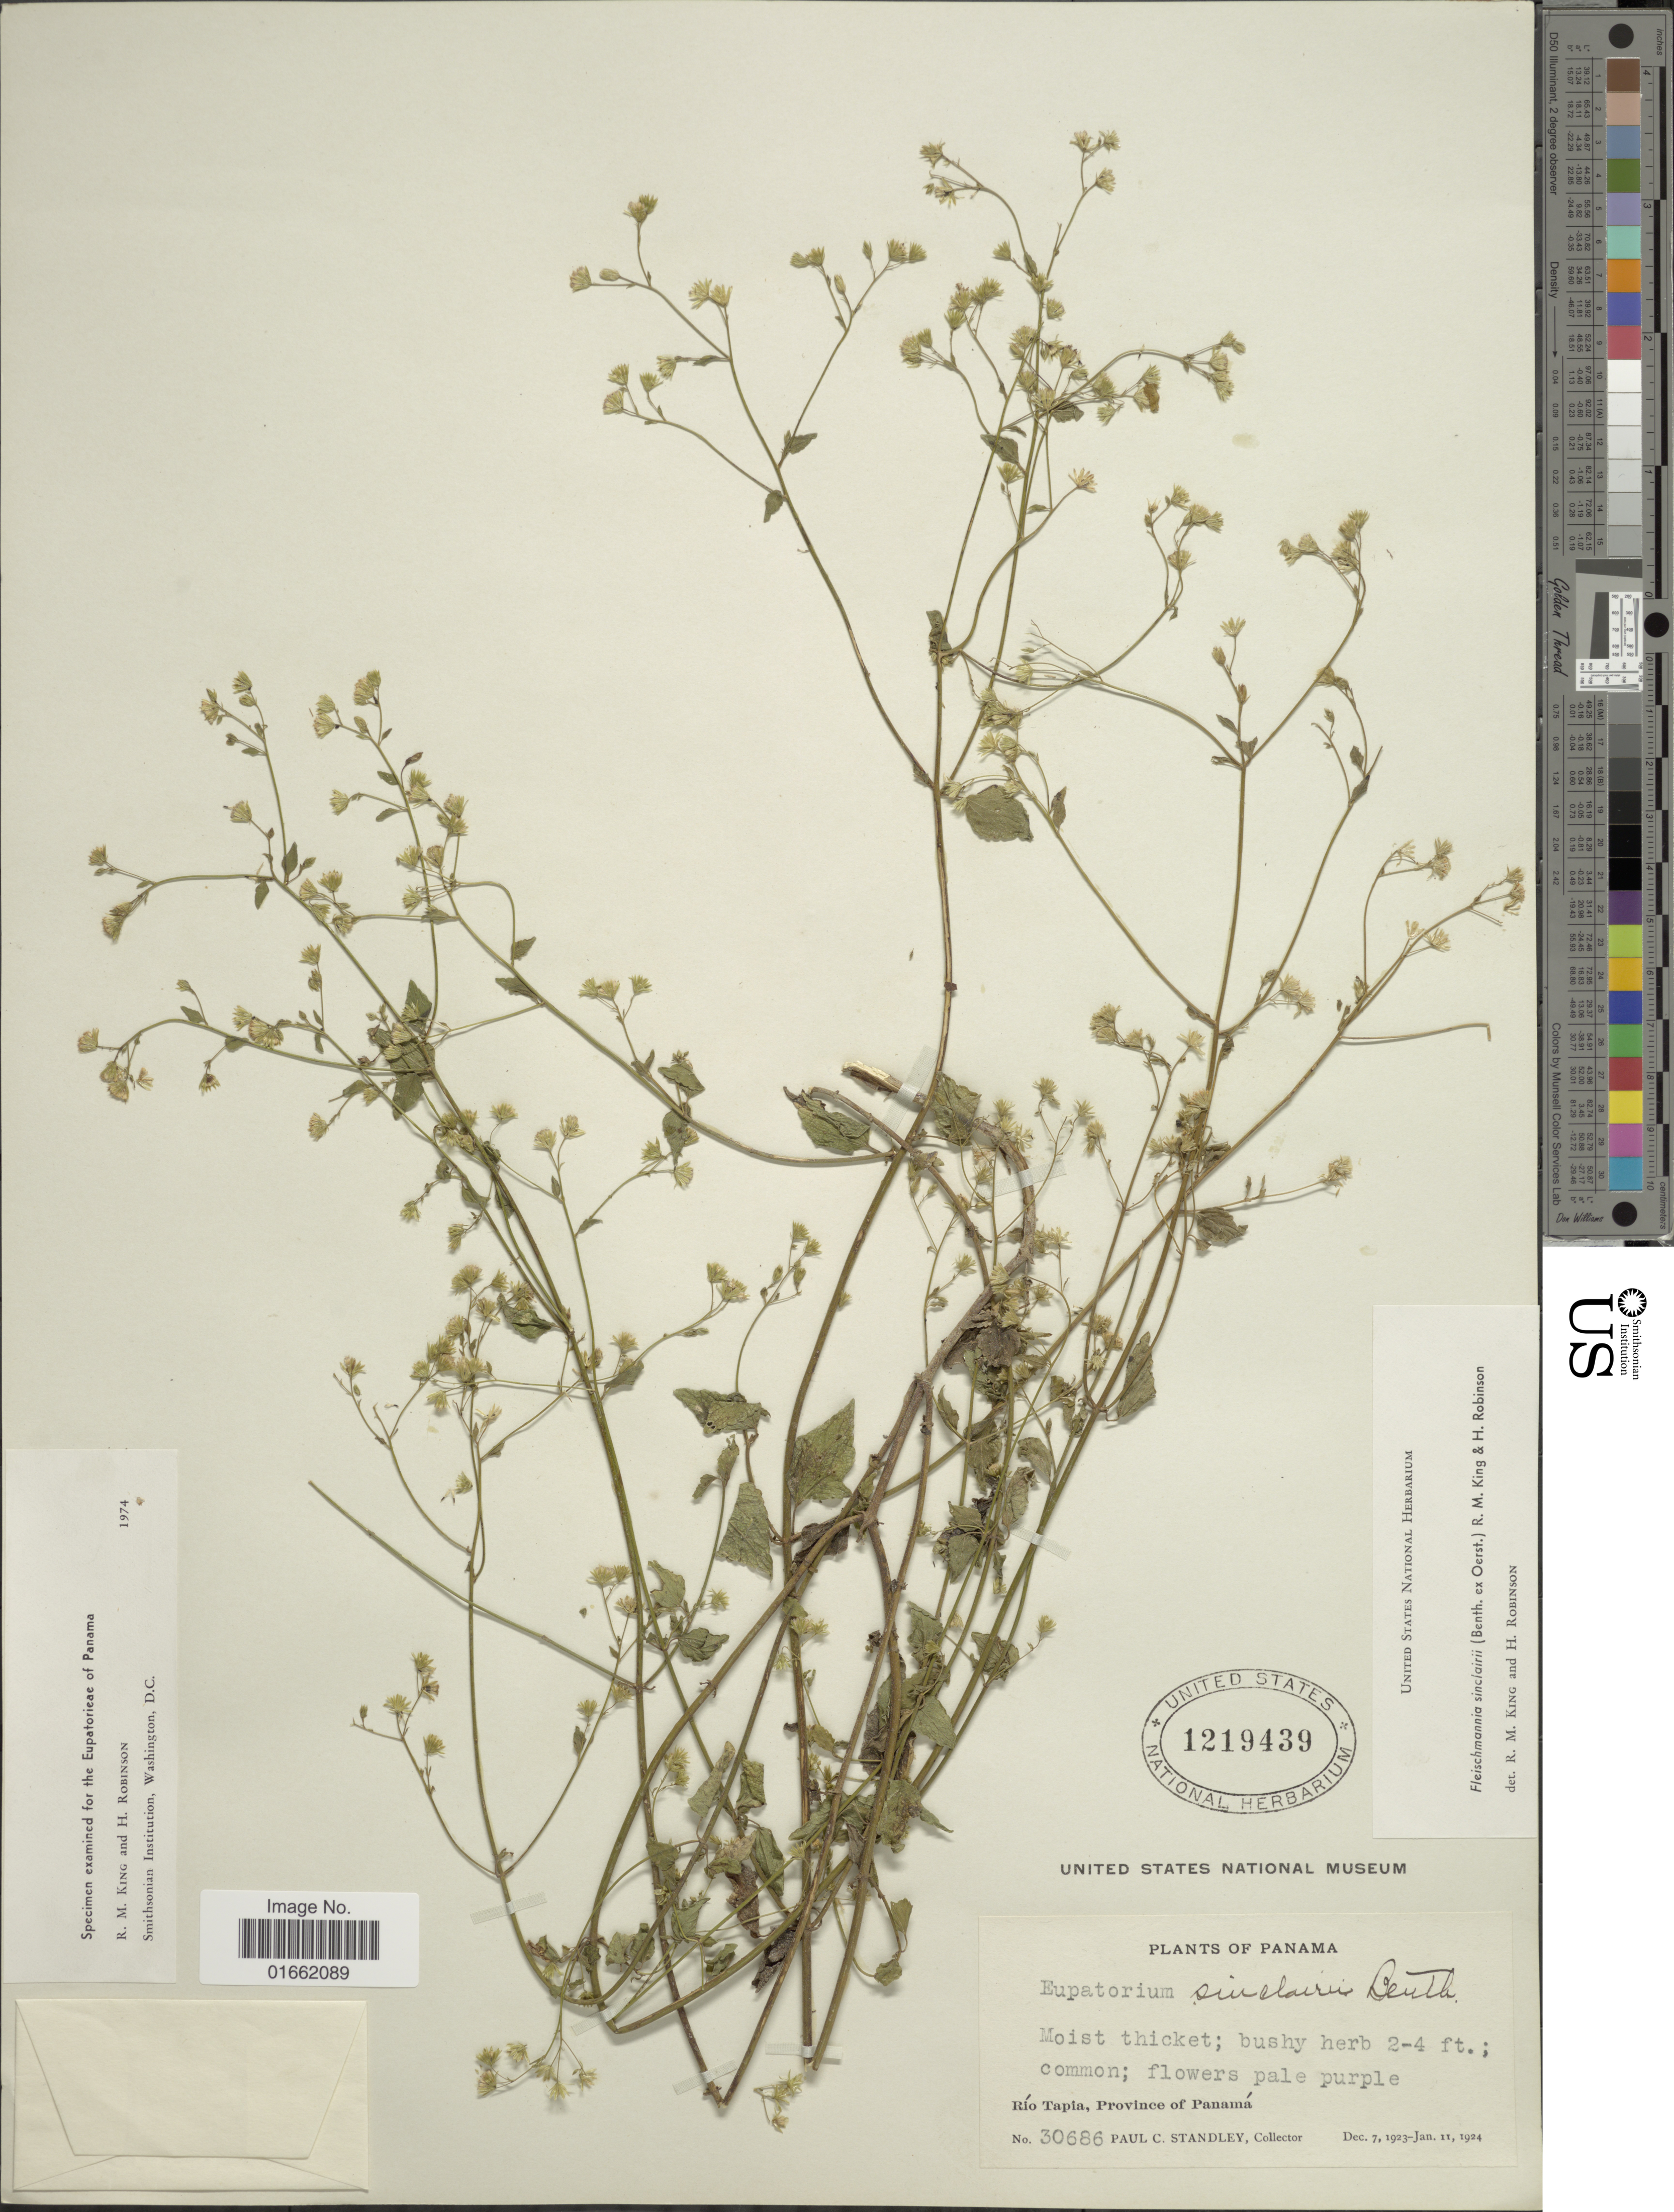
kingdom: Plantae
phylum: Tracheophyta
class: Magnoliopsida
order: Asterales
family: Asteraceae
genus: Fleischmannia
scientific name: Fleischmannia sinclairii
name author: (Benth. ex Oerst.) R.M. King & H. Rob.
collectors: P. C. Standley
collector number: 30686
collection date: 1923-12-07/1924-01-11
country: Panama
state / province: Panamá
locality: Río Tapia, Province of Panamá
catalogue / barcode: US 1219439